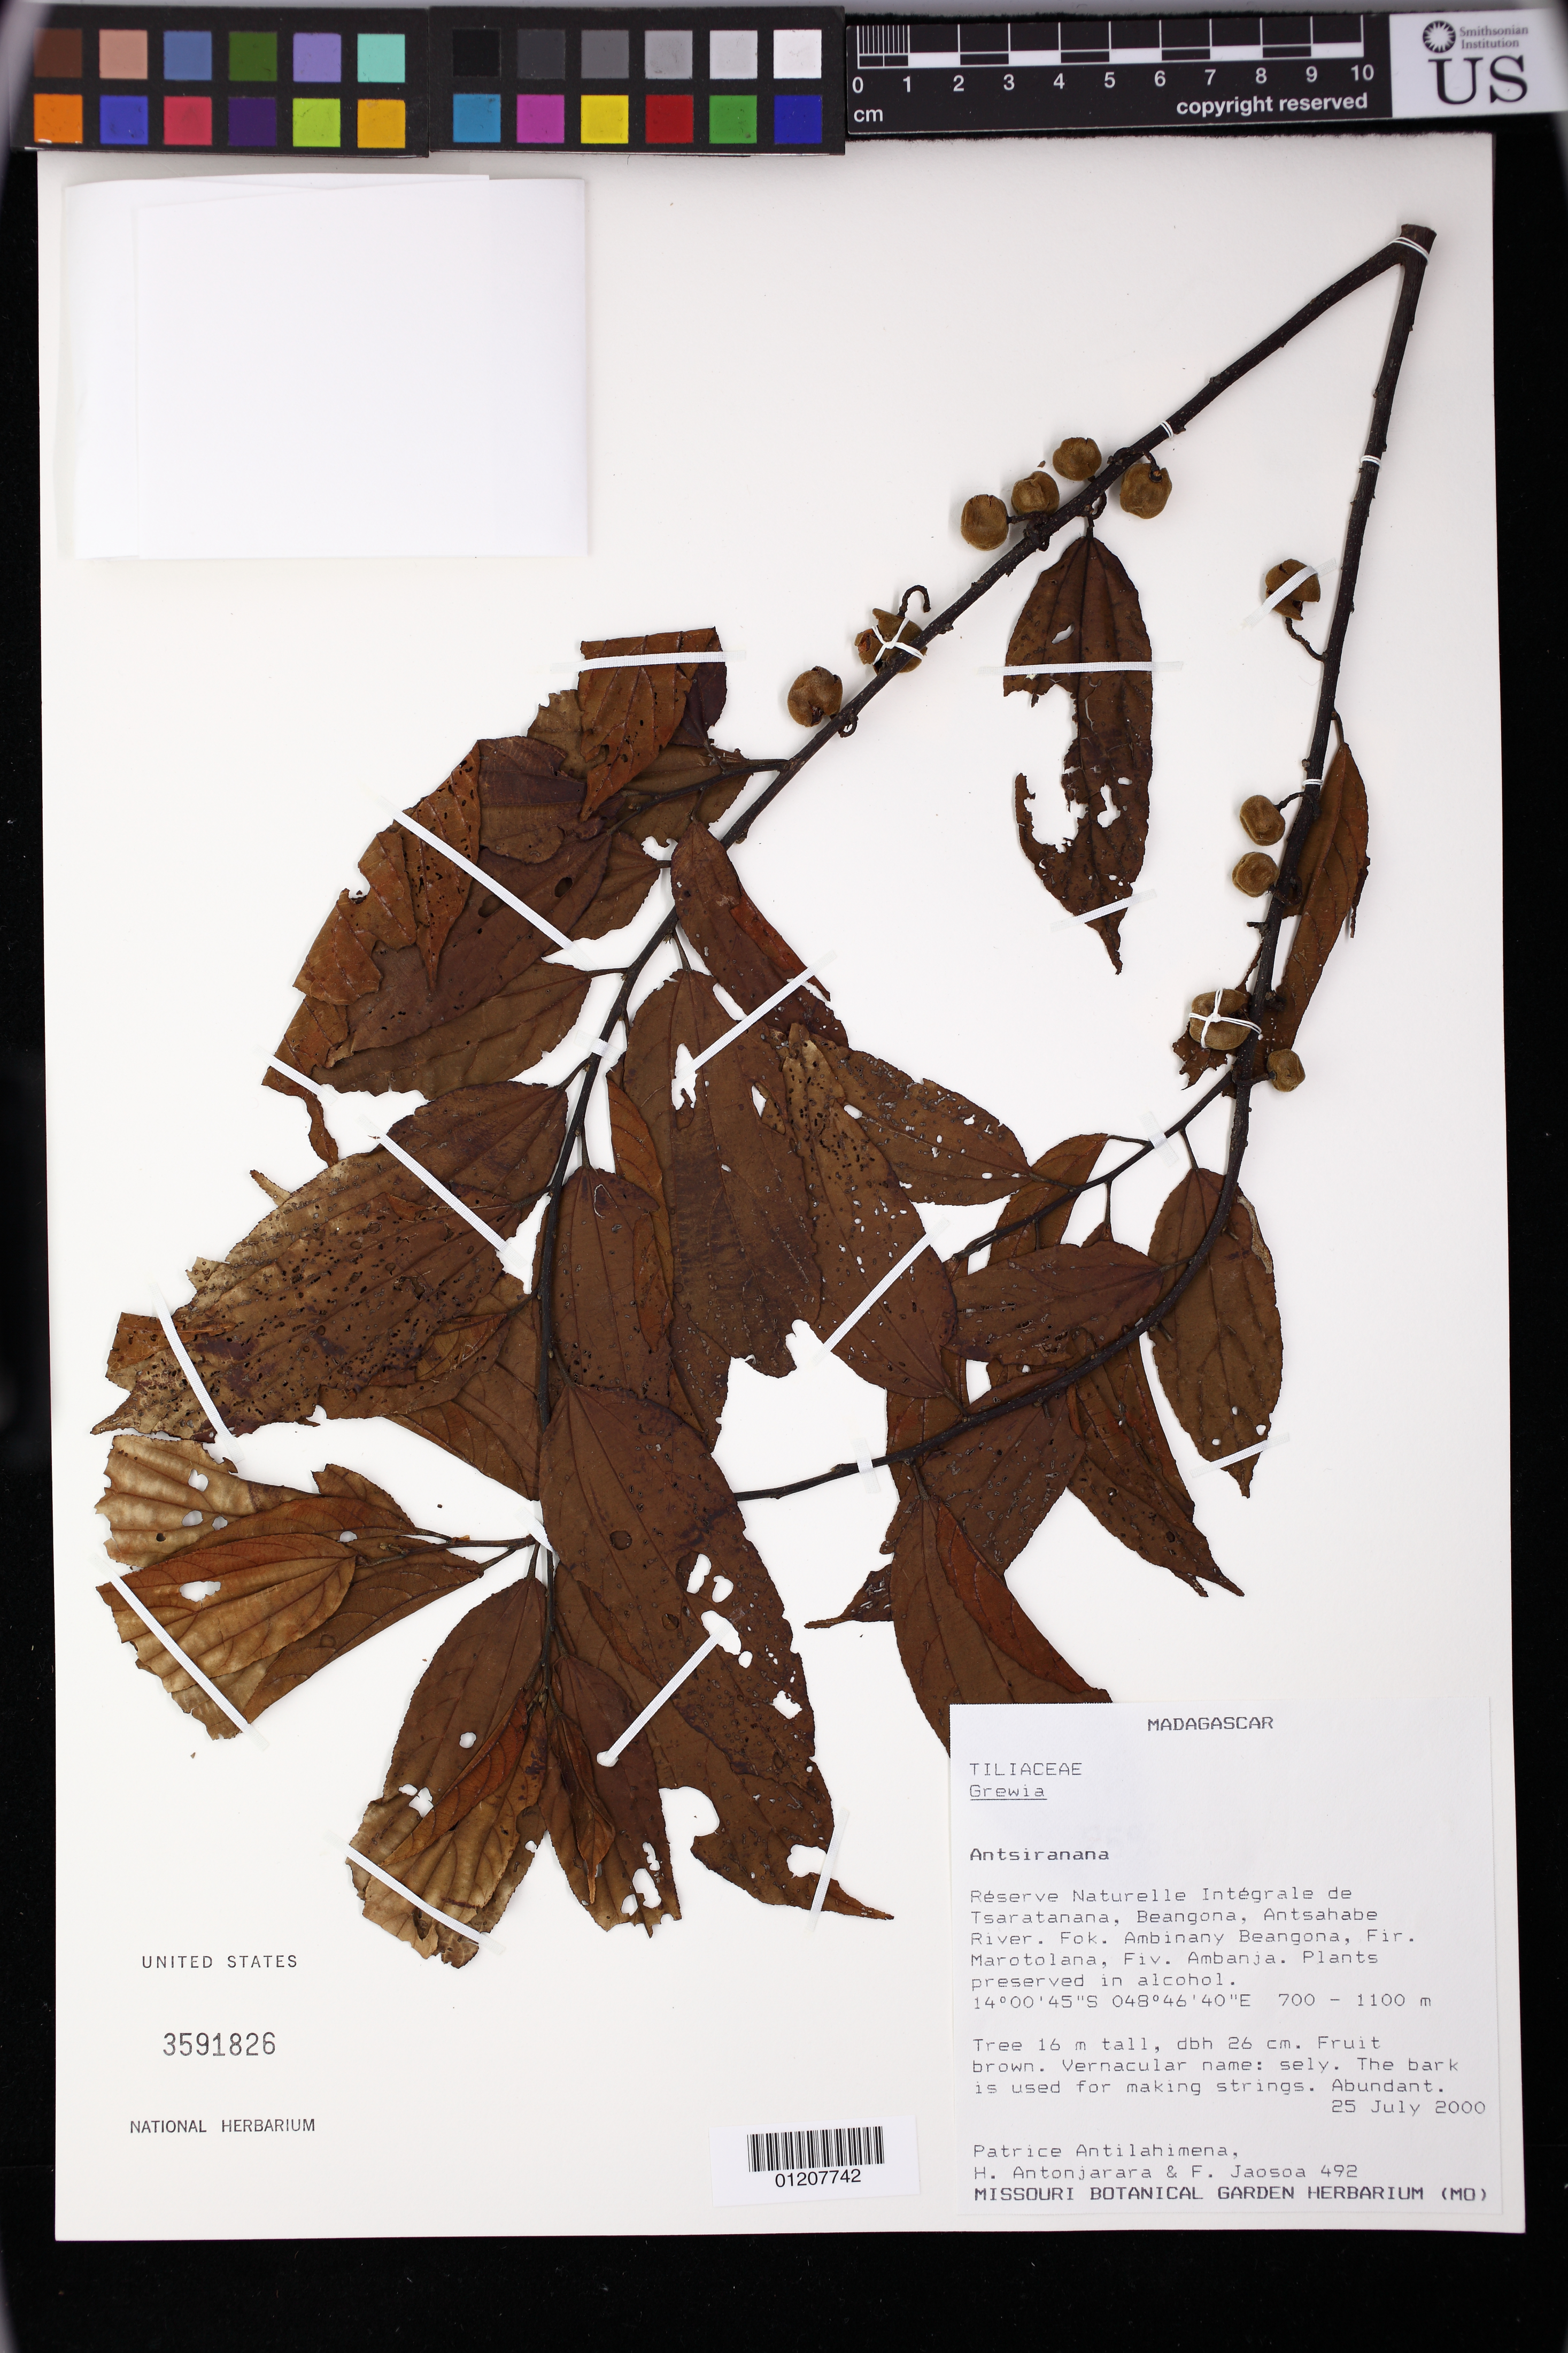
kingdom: Plantae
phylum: Tracheophyta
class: Magnoliopsida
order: Malvales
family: Malvaceae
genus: Grewia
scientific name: Grewia sambiranensis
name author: Capuron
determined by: Jourdain-Fievet, Lucile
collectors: P. Antilahimena, H. Antonjarara & F. Jacsoa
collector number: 492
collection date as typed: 25 Jul 2000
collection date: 2000-07-25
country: Madagascar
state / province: Diana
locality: Antsiranana. Reserve Naturelle Integrale de Tsaratanana, Beangona, Antsahabe River. Fok. Ambinany Beangona, Fir. Marotolana, Fiv. Ambanja.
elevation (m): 700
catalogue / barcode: US 3591826